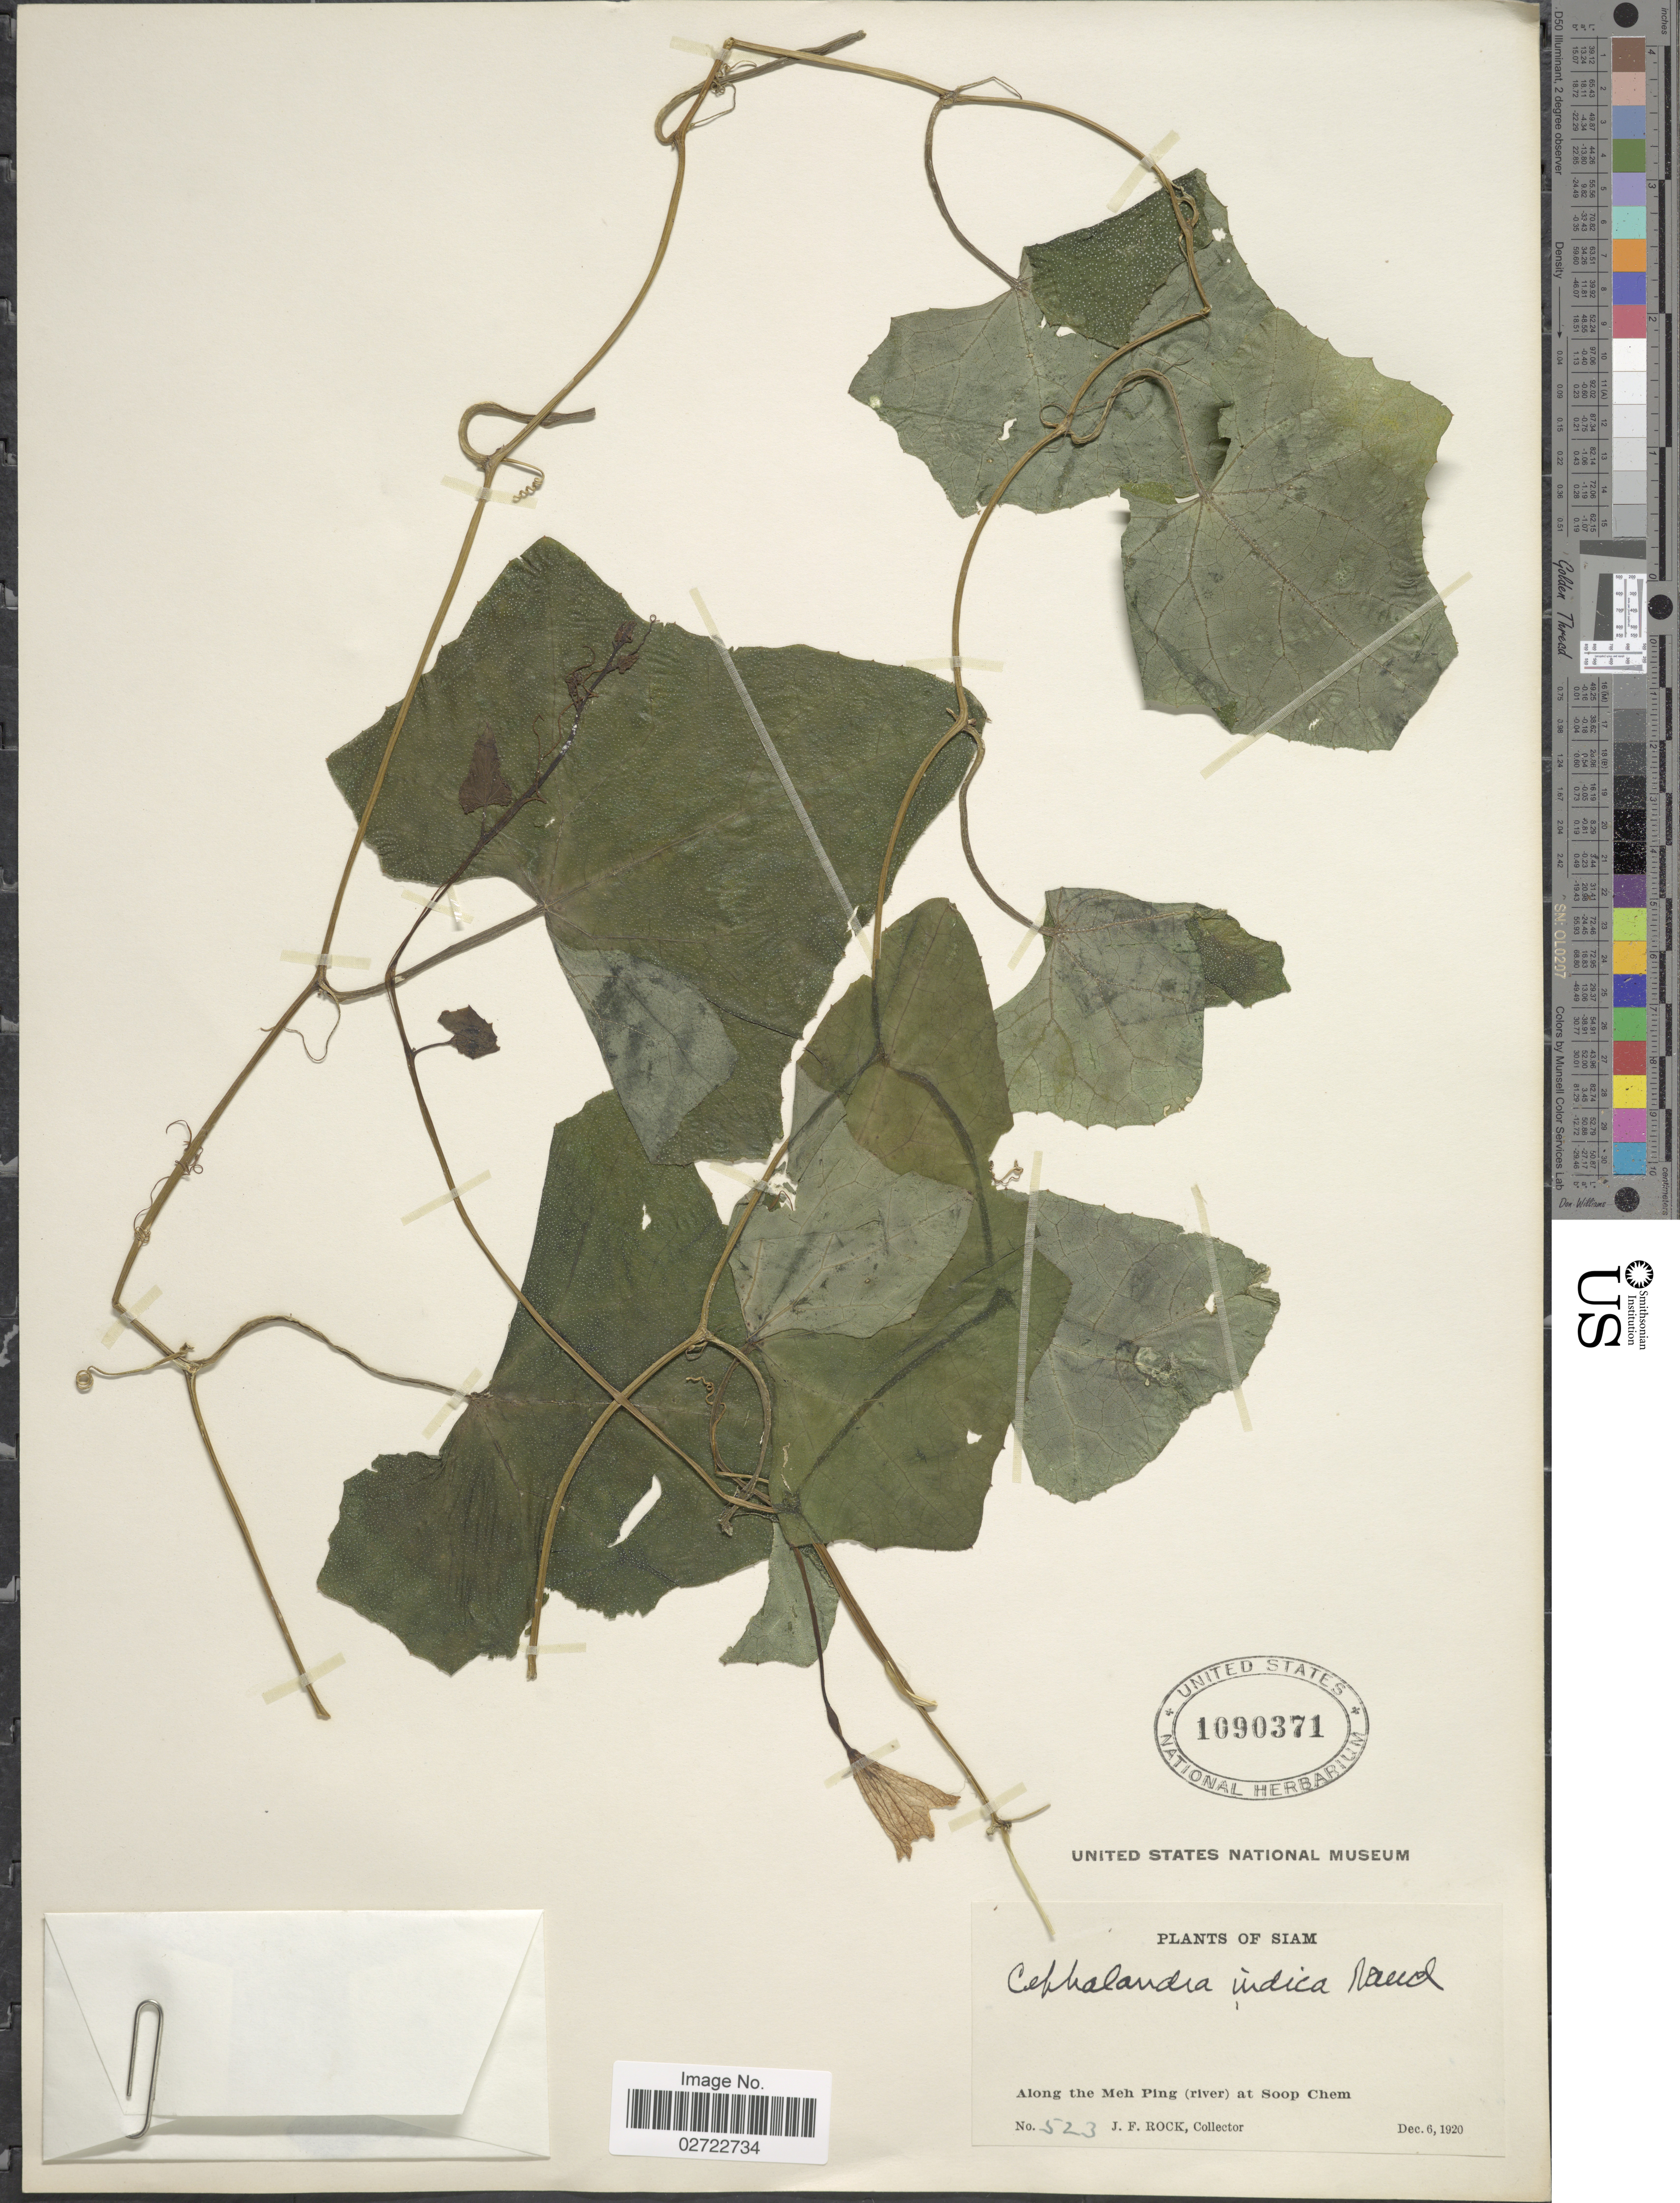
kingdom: Plantae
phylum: Tracheophyta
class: Magnoliopsida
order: Cucurbitales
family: Cucurbitaceae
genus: Coccinia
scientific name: Coccinia grandis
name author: (L.) Voigt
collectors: J. F. Rock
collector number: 523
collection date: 1920-12-06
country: Thailand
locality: Siam, Along the Meh Ping (river) at Soop Chem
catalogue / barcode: US 1090371